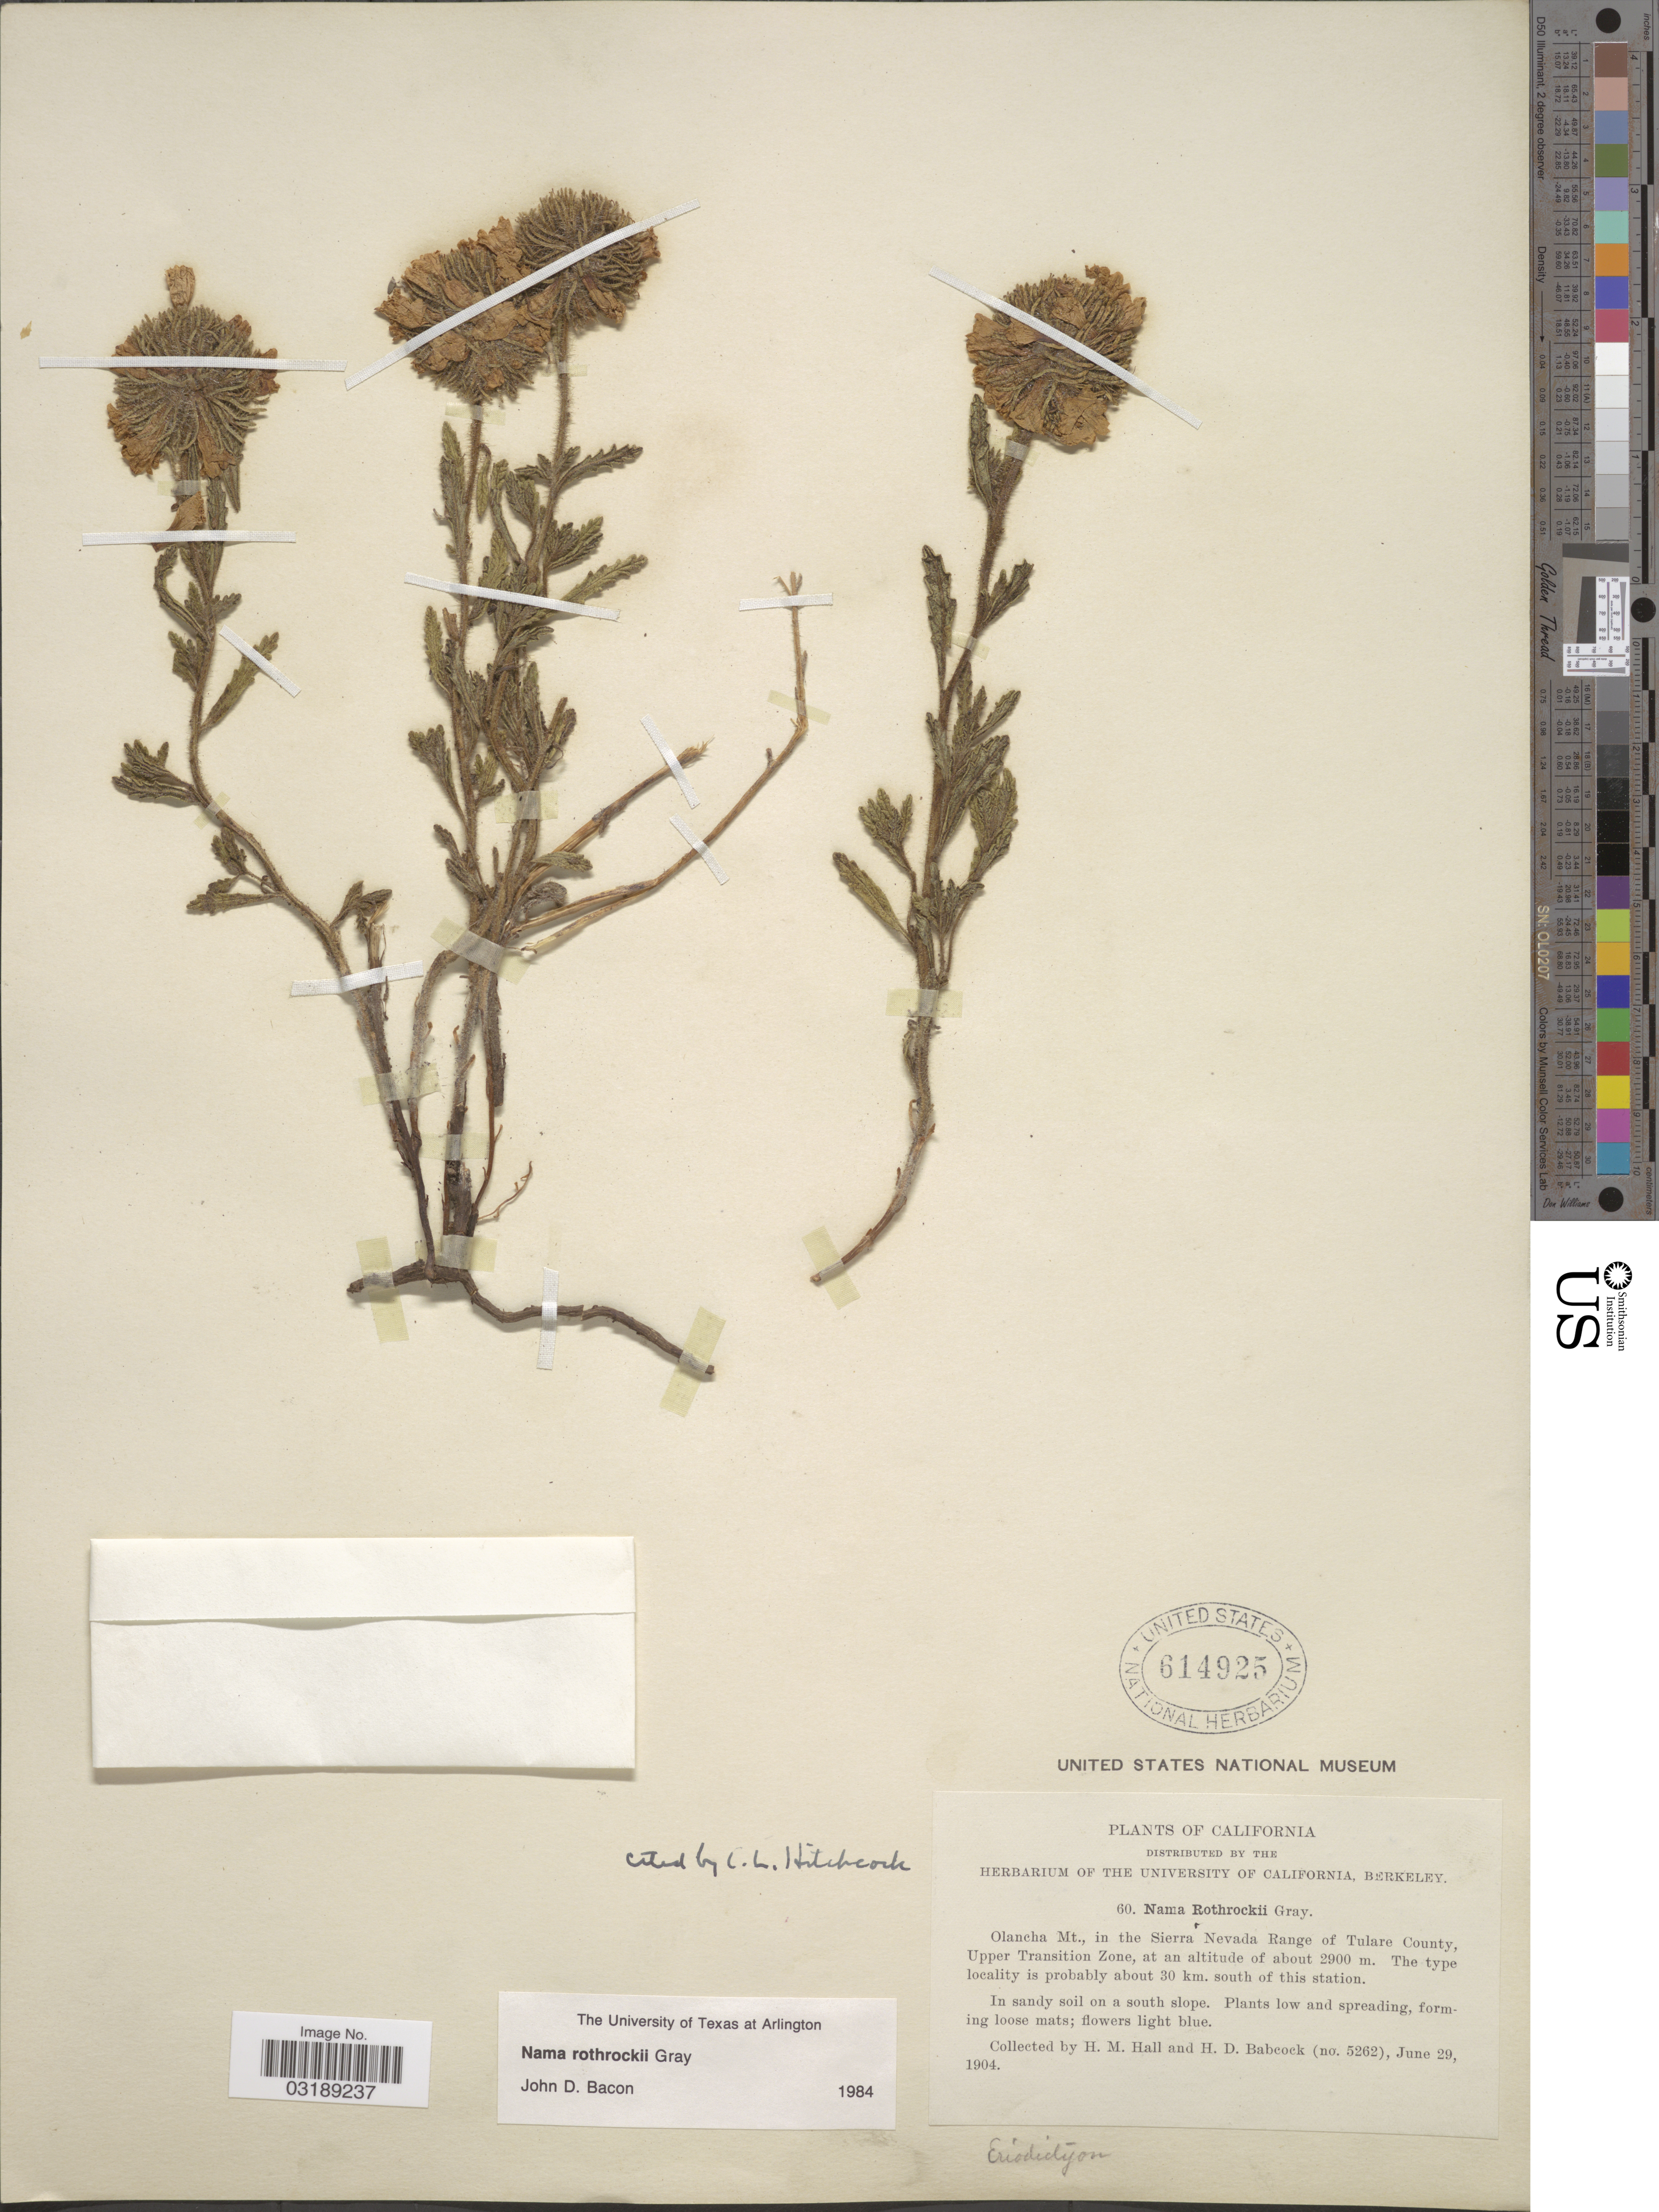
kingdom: Plantae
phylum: Tracheophyta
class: Magnoliopsida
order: Boraginales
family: Namaceae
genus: Nama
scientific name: Nama rothrockii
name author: A. Gray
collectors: H. M. Hall & H. Babcock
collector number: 5262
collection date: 1904-06-29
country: United States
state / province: California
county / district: Tulare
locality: Olancha Mt., in the Sierra Nevada Range of Tulare County, Upper Transition Zone, about 30 km. south of this station.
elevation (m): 2900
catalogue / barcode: US 614925